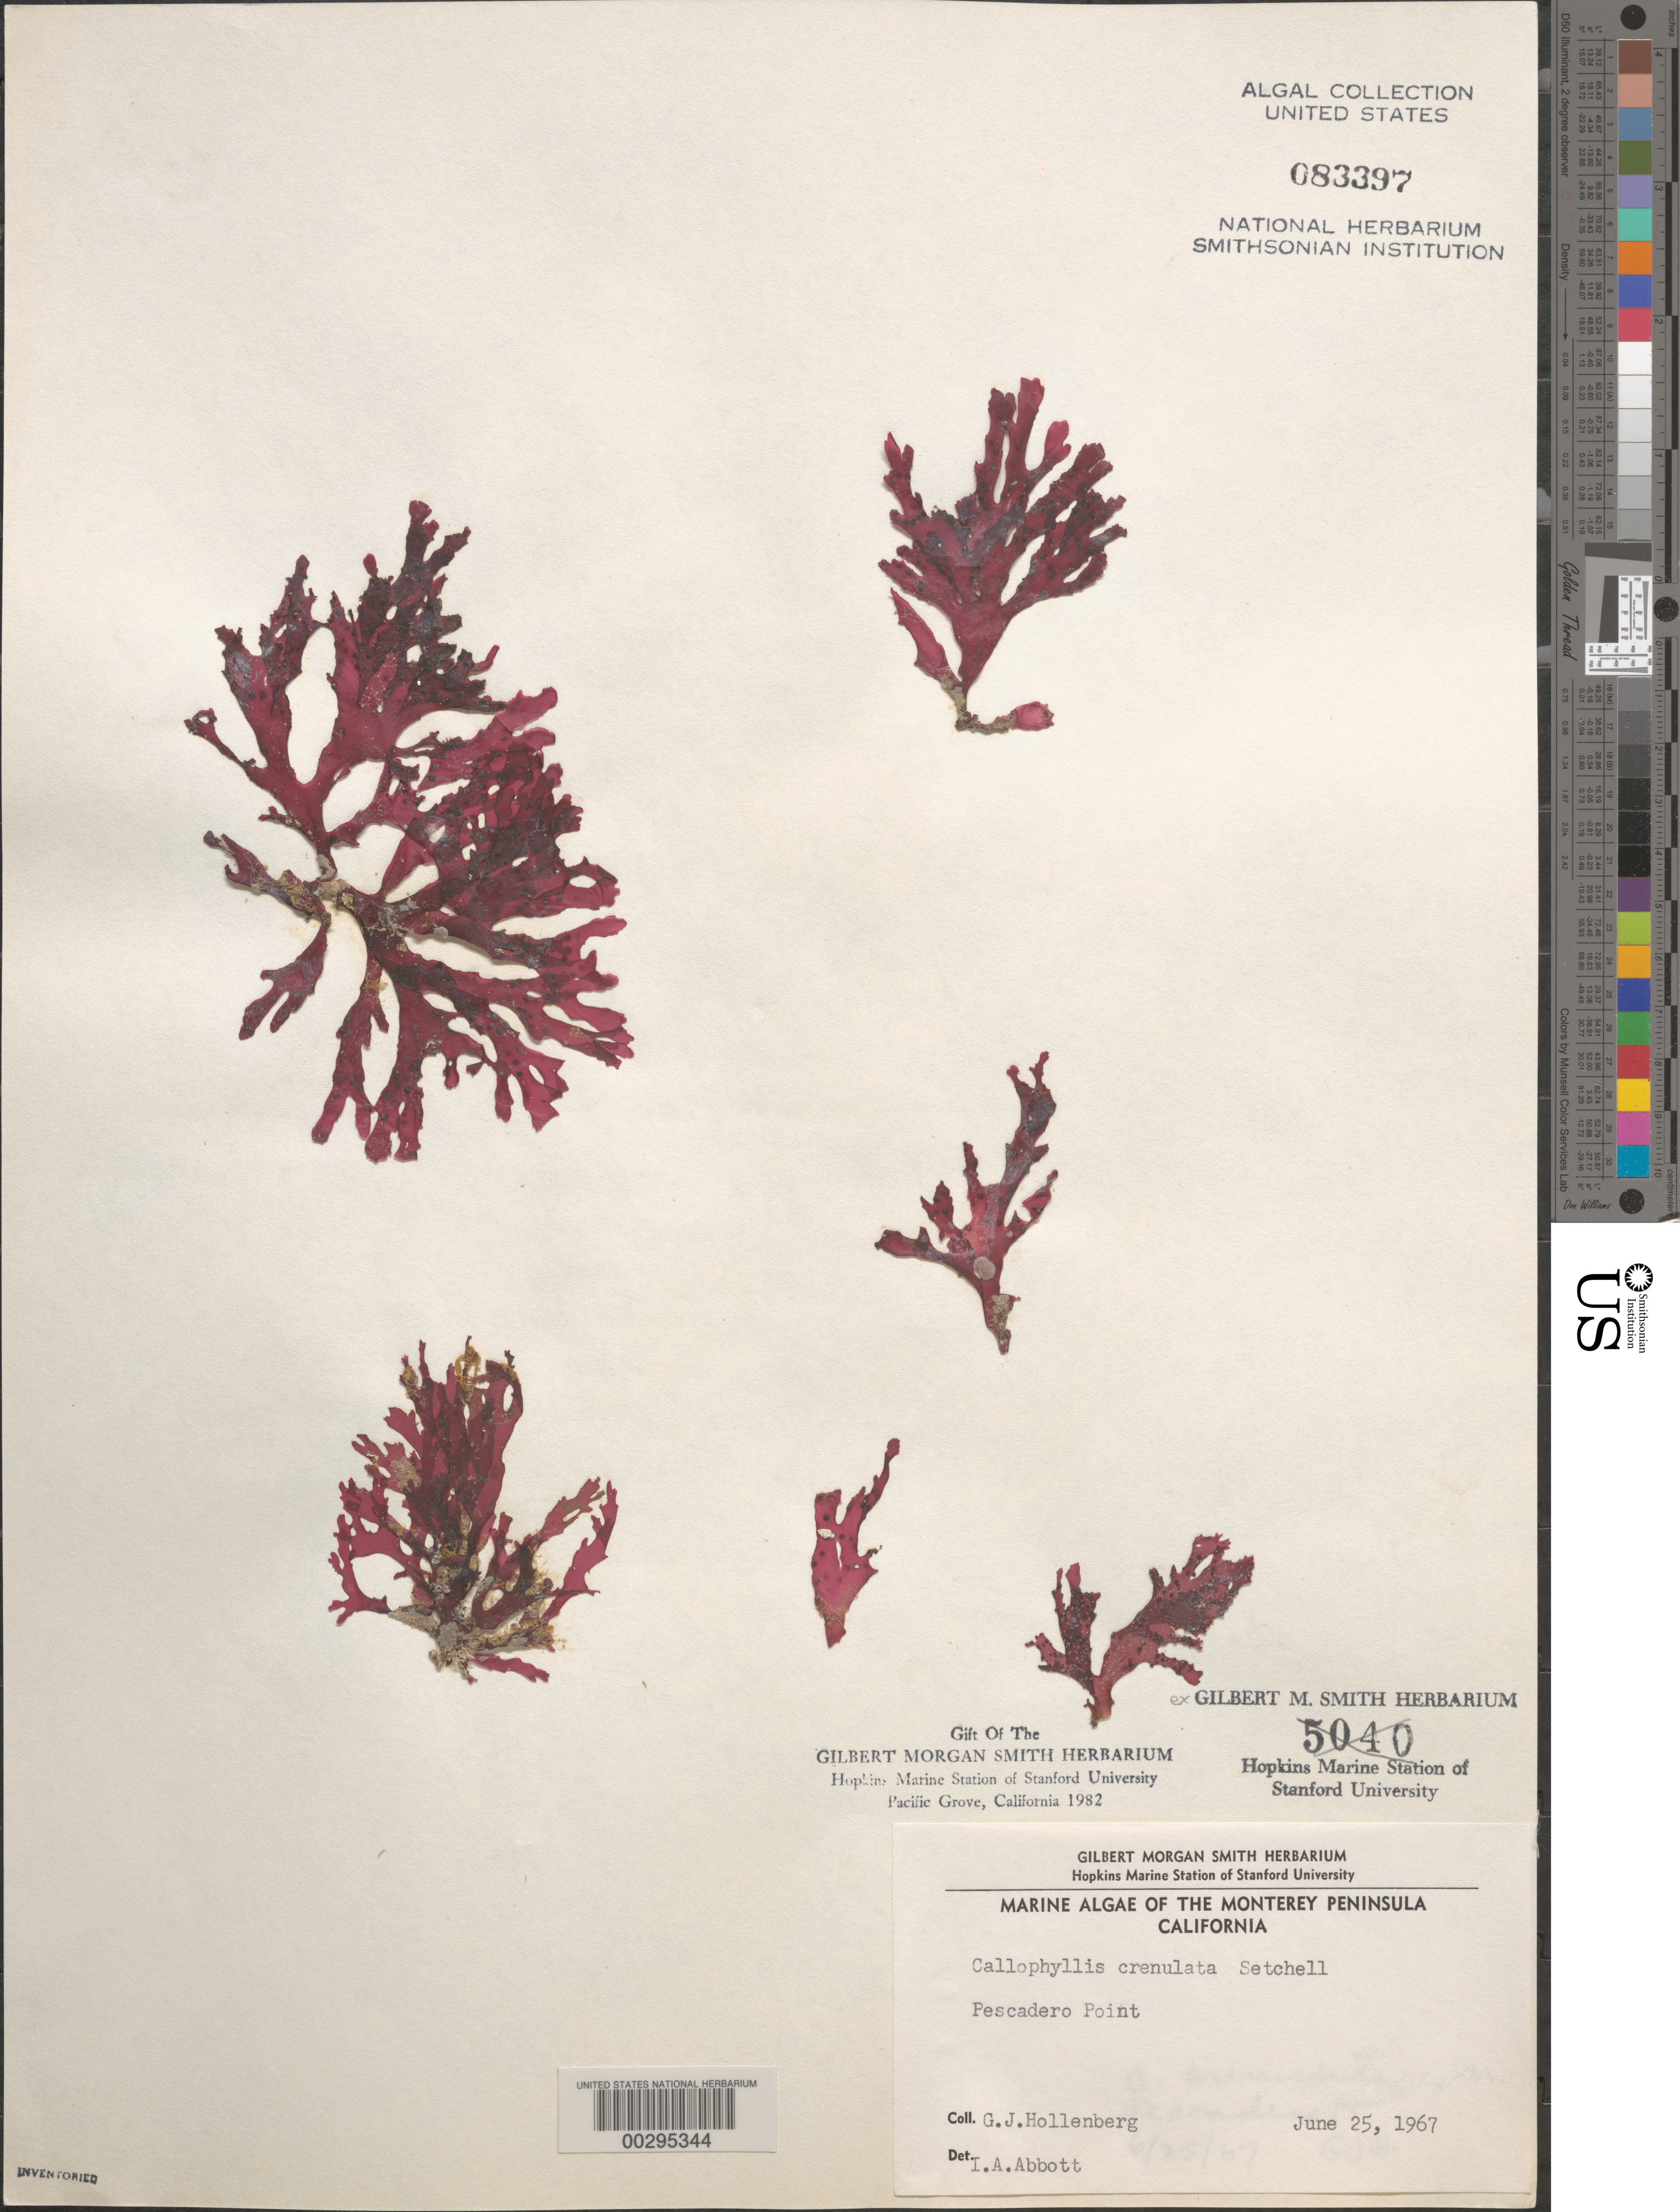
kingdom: Plantae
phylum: Rhodophyta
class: Florideophyceae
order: Gigartinales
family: Kallymeniaceae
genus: Callophyllis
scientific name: Callophyllis crenulata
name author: Setch.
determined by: Abbott, Isabella A.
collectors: G. Hollenberg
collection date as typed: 25 Jun 1967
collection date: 1967-06-25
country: United States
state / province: California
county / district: Monterey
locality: Pescadero Point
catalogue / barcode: US 83397